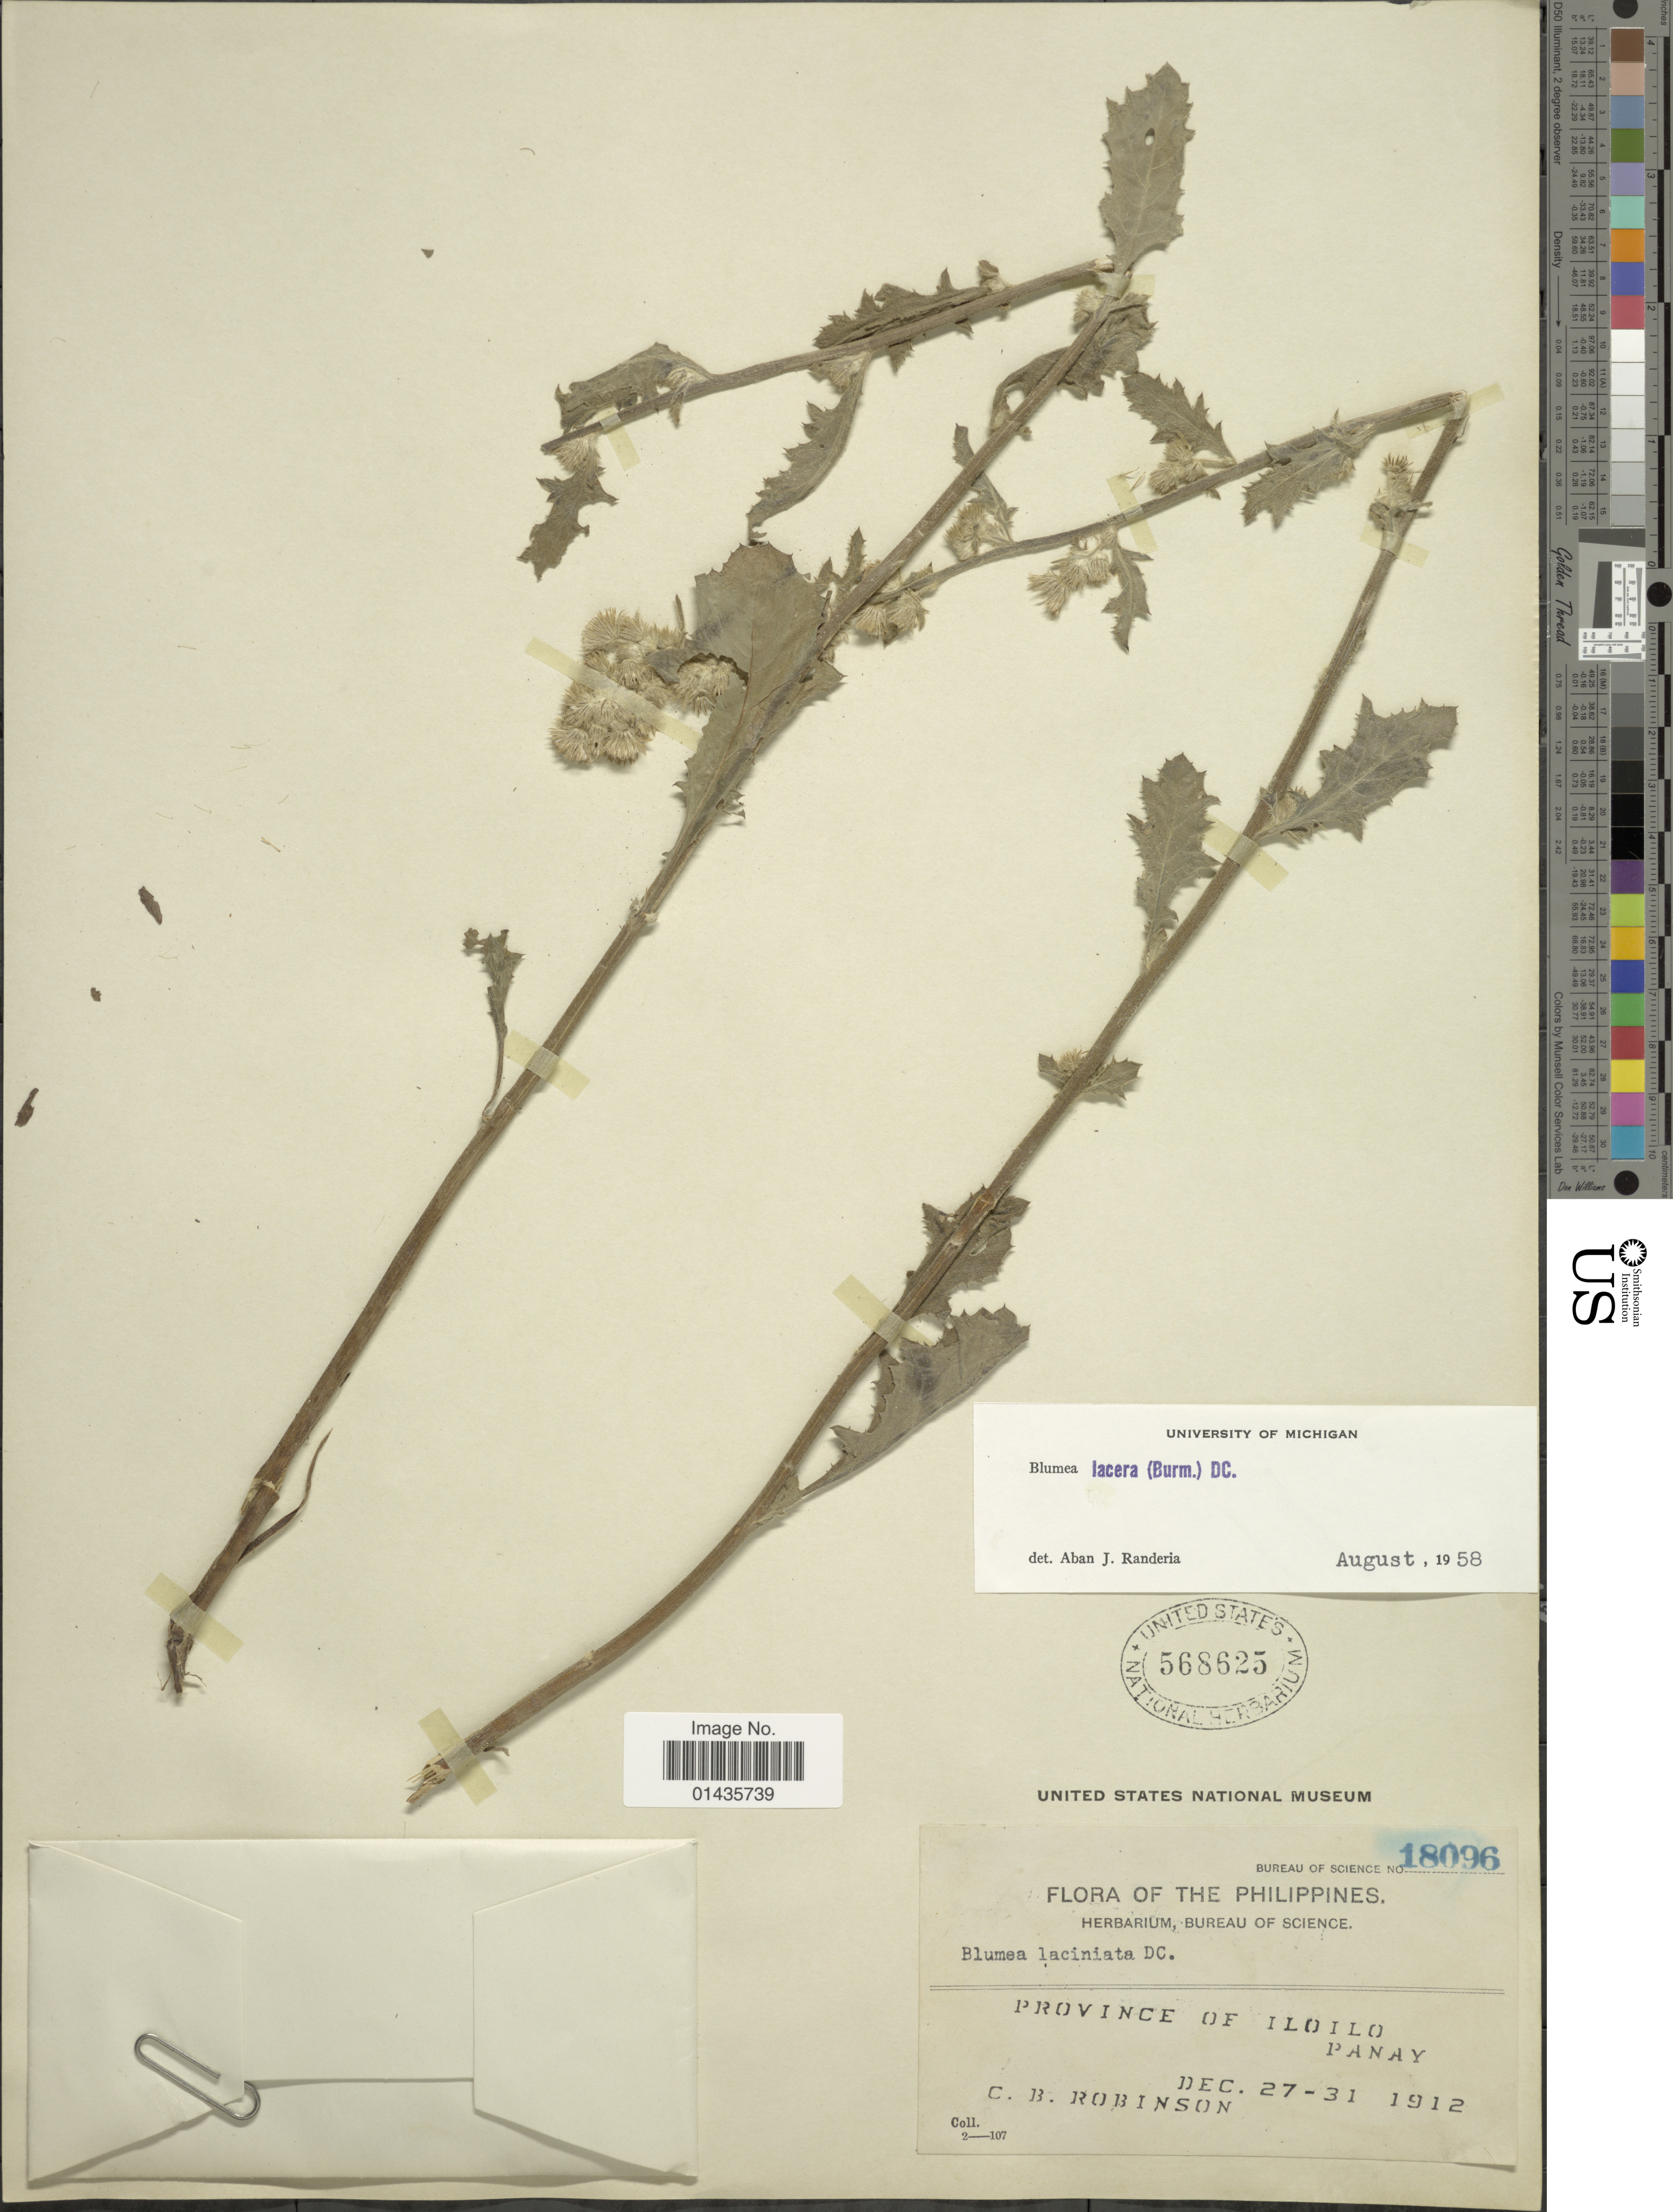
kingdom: Plantae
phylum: Tracheophyta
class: Magnoliopsida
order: Asterales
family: Asteraceae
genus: Blumea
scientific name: Blumea lacera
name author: (Roxb.) DC.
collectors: C. Robinson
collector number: Bureau of Science 18096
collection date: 1912-12-27/1912-12-31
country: Philippines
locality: Province of Iloilo, Panay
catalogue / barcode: US 568625